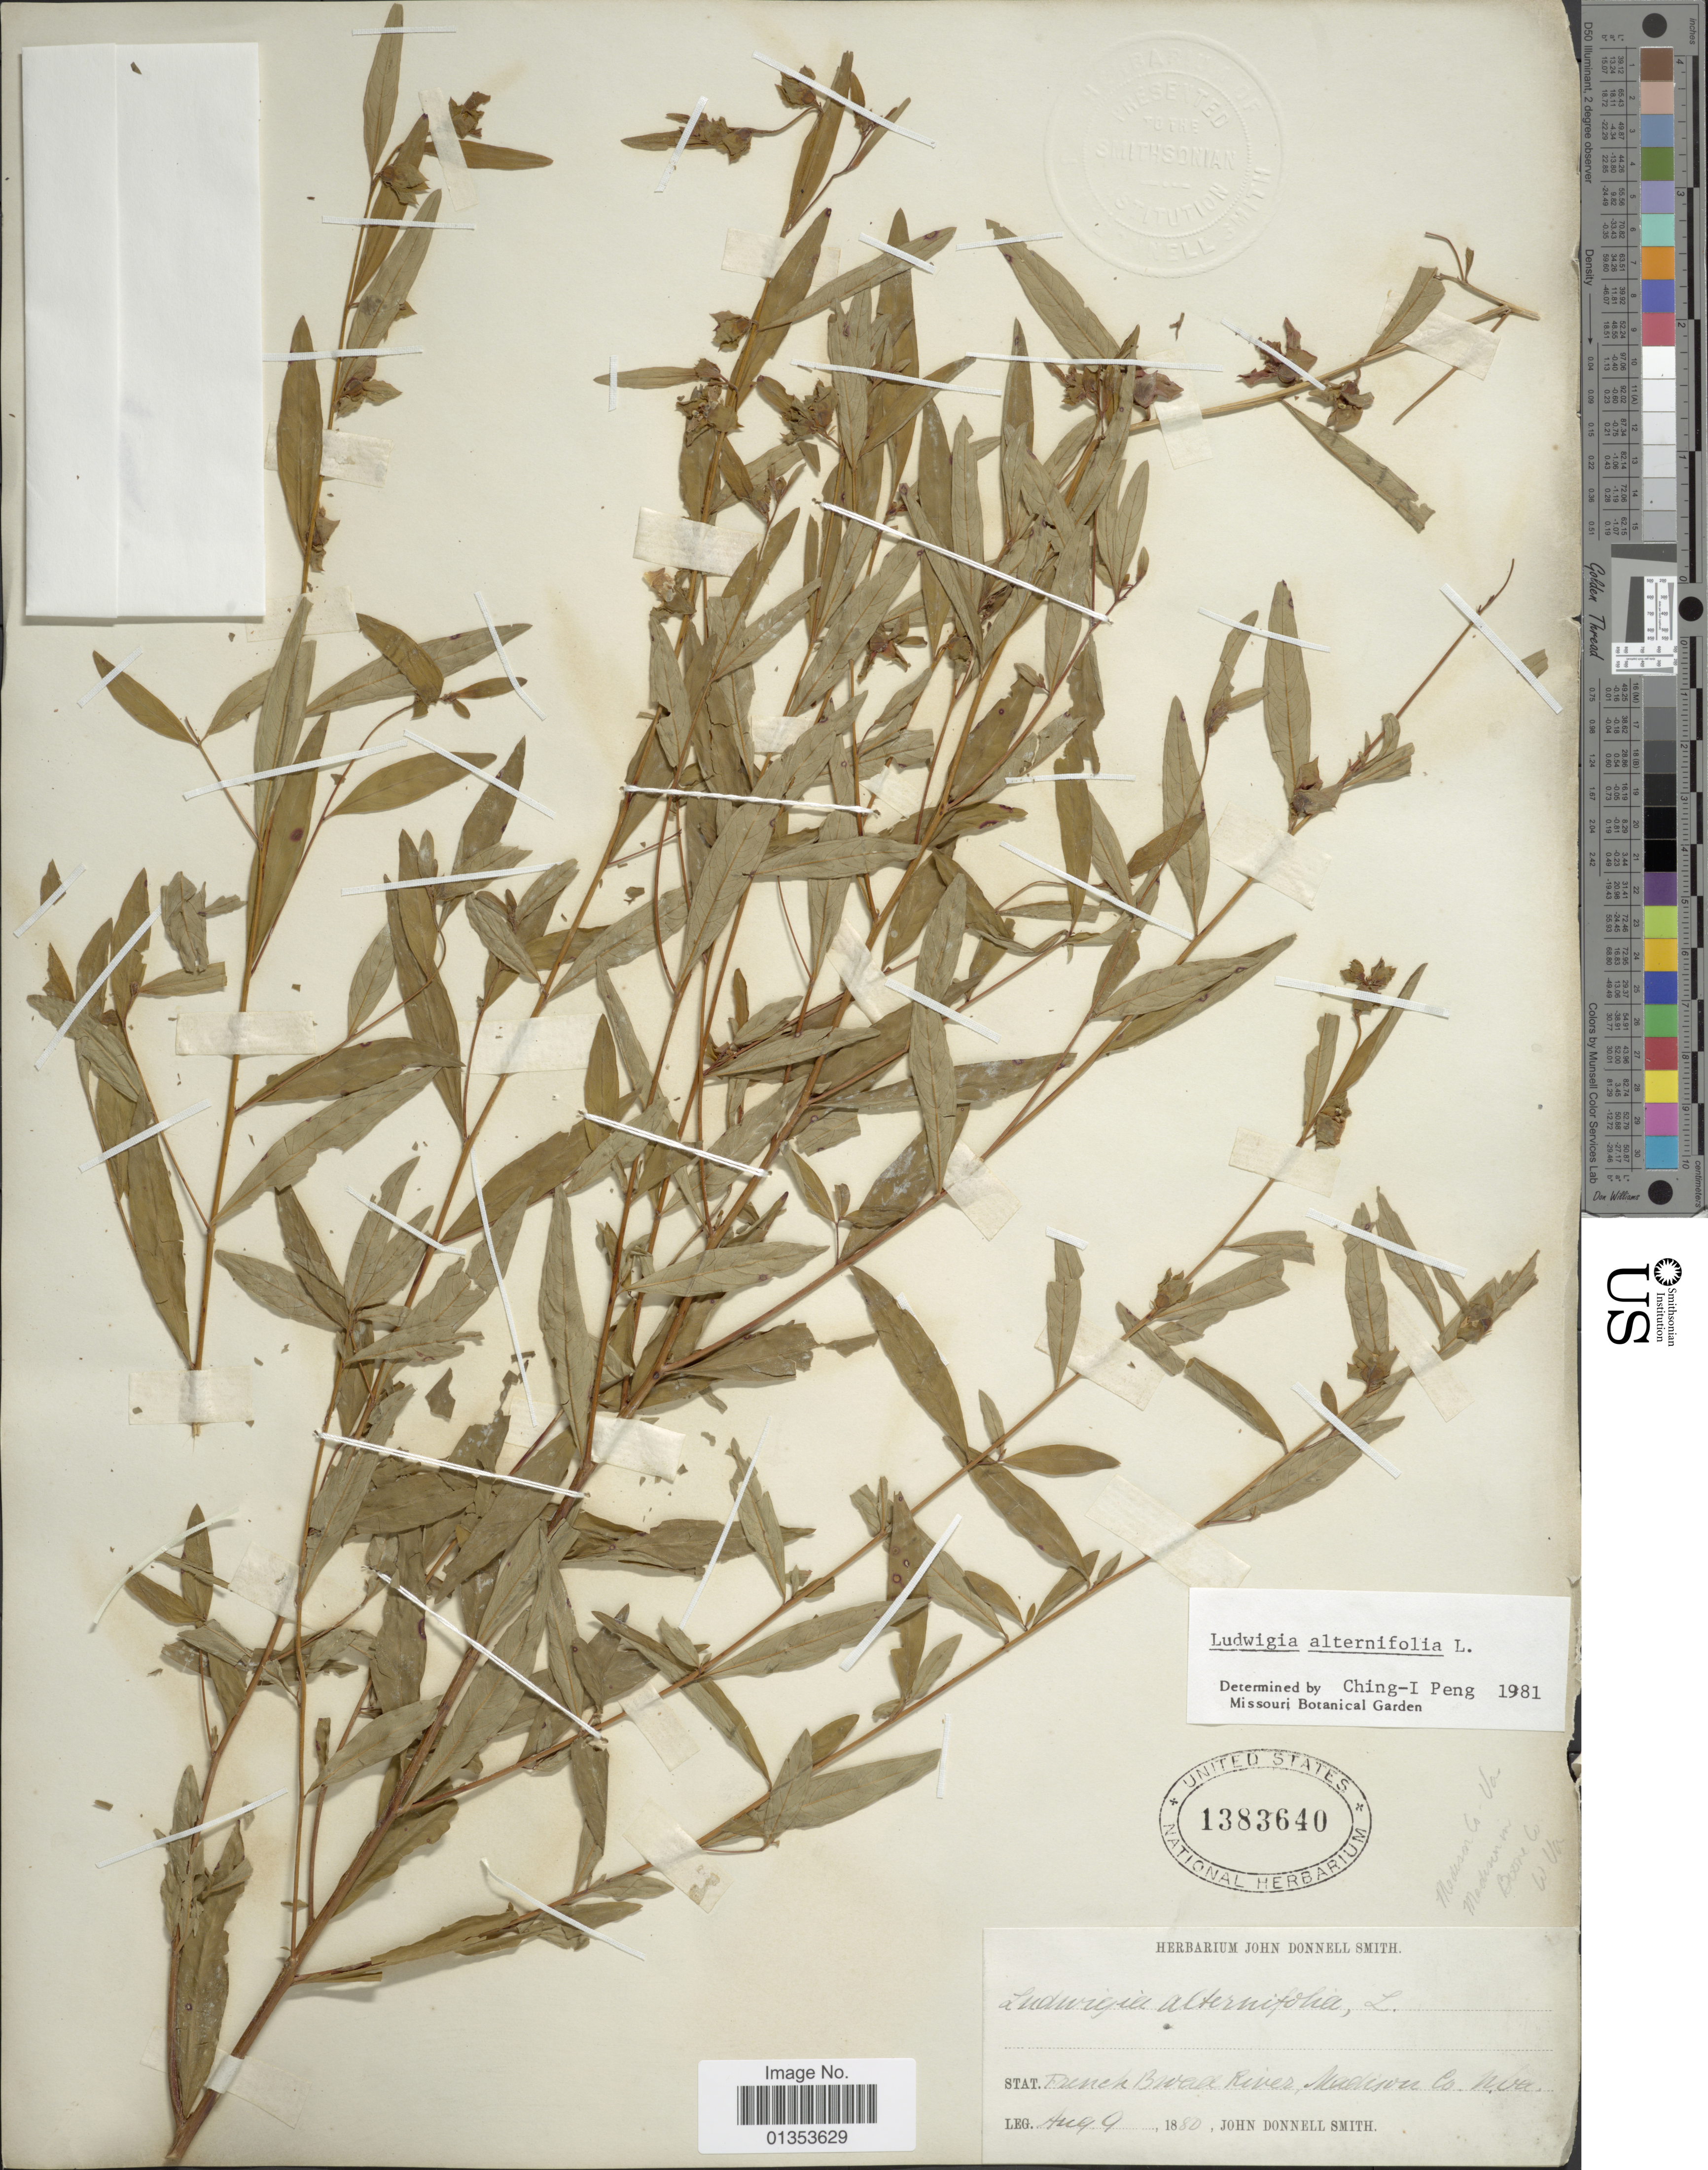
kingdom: Plantae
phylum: Tracheophyta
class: Magnoliopsida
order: Myrtales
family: Onagraceae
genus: Ludwigia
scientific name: Ludwigia alternifolia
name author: L.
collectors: J. Donnell Smith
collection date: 1880-08-09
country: United States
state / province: North Carolina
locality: French Broad River, Madison Co.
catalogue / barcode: US 1383640